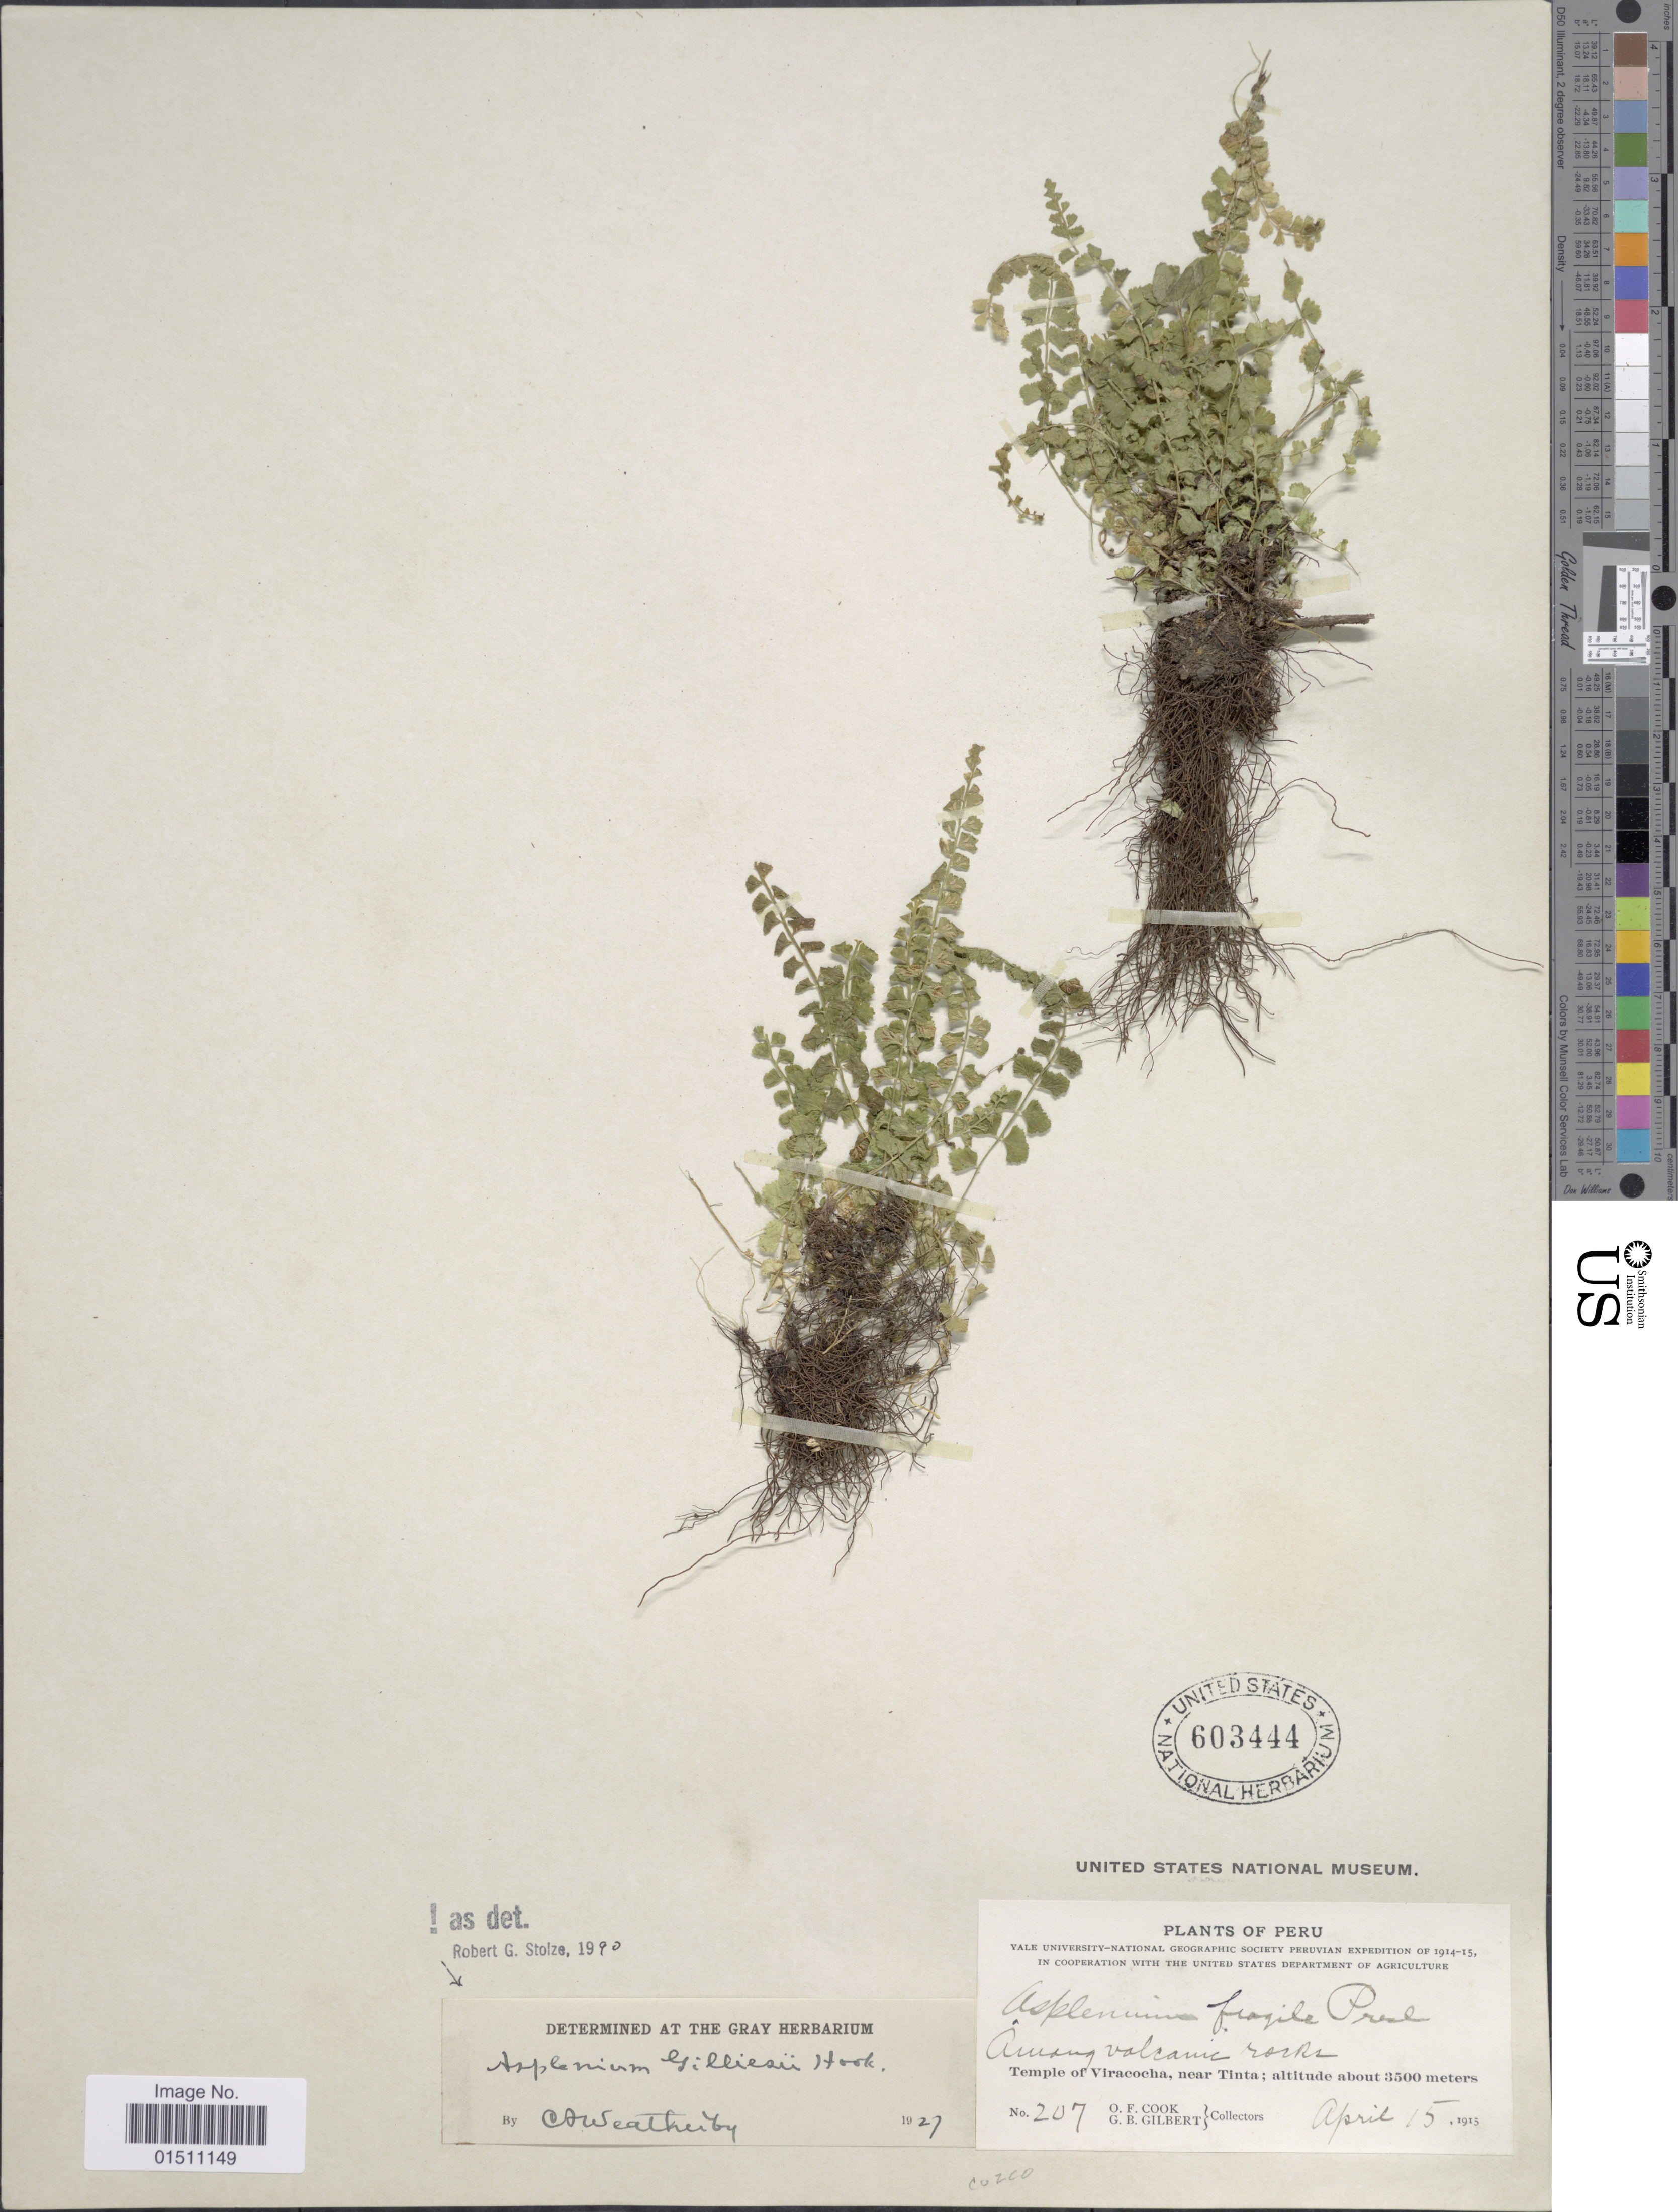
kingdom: Plantae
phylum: Tracheophyta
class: Polypodiopsida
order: Polypodiales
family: Aspleniaceae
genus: Asplenium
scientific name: Asplenium gilliesii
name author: Hook.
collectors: O. F. Cook & G. B. Gilbert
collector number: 207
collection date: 1915-04-15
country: Peru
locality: Peru, Temple of Viracocha, near Tinta.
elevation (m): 3500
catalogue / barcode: US 603444